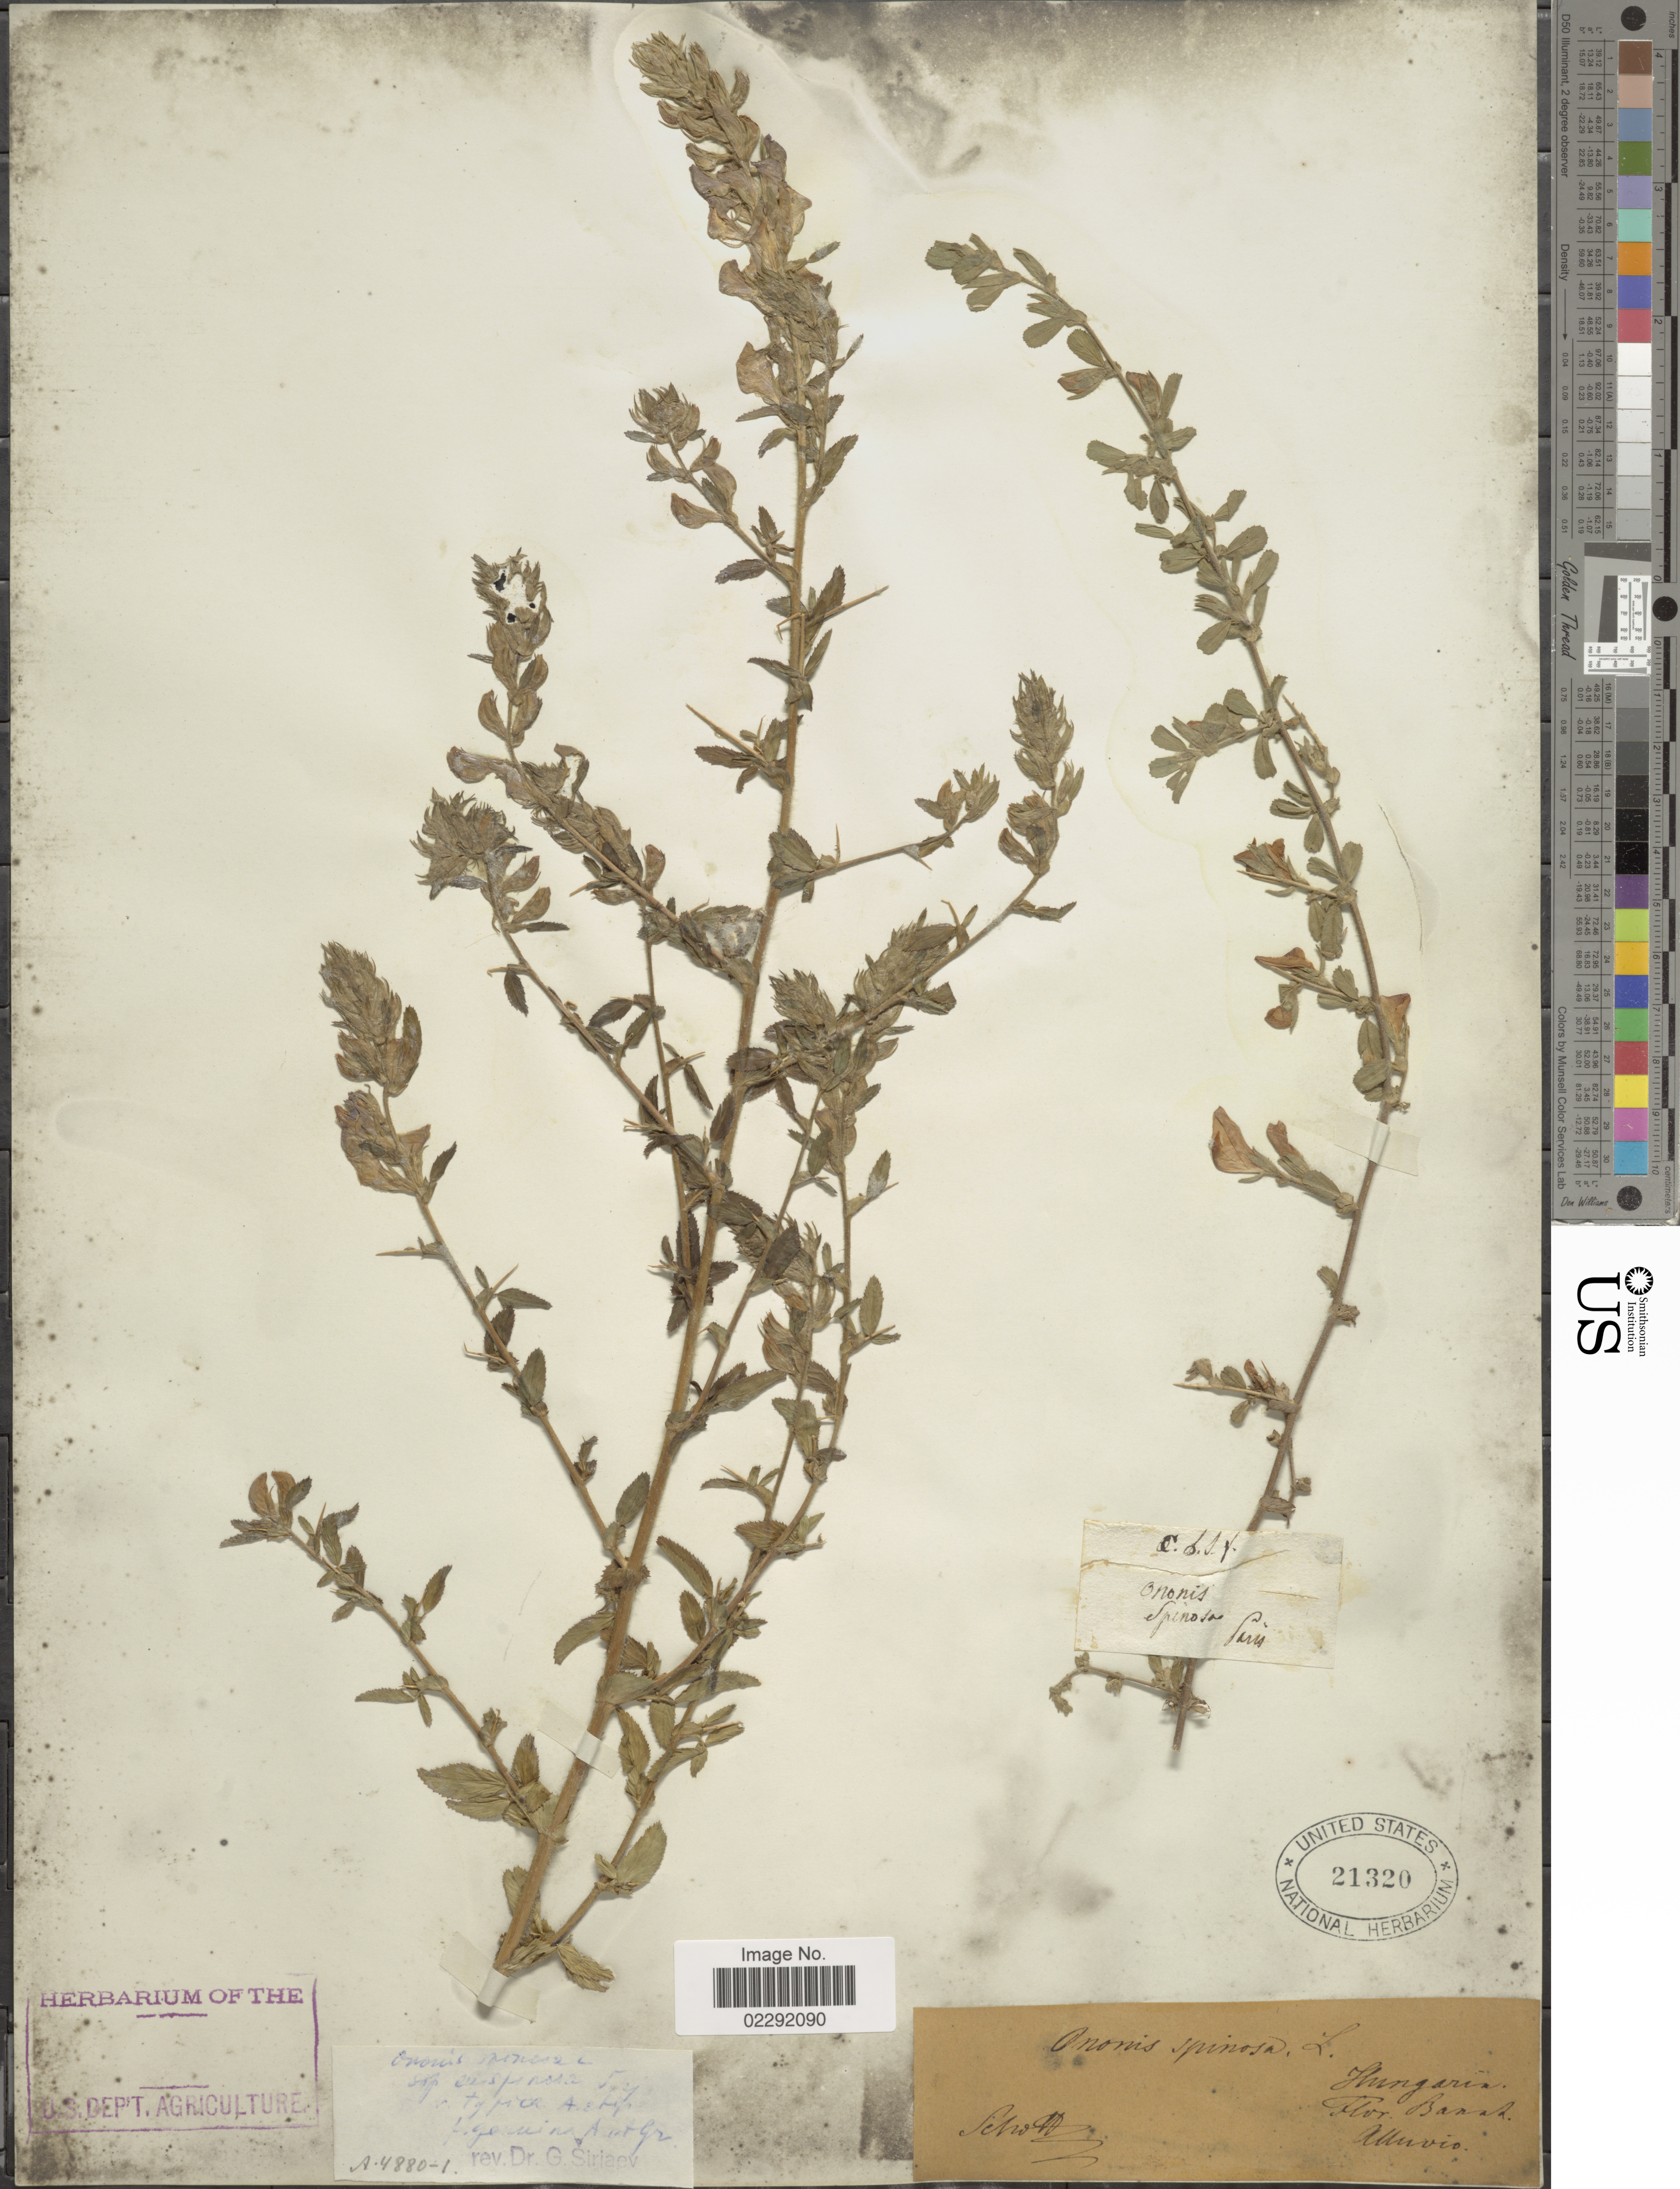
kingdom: Plantae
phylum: Tracheophyta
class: Magnoliopsida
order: Fabales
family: Fabaceae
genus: Ononis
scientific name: Ononis spinosa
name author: L.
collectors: Schott, --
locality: Flor. Banat, Alluvio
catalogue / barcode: US 21320